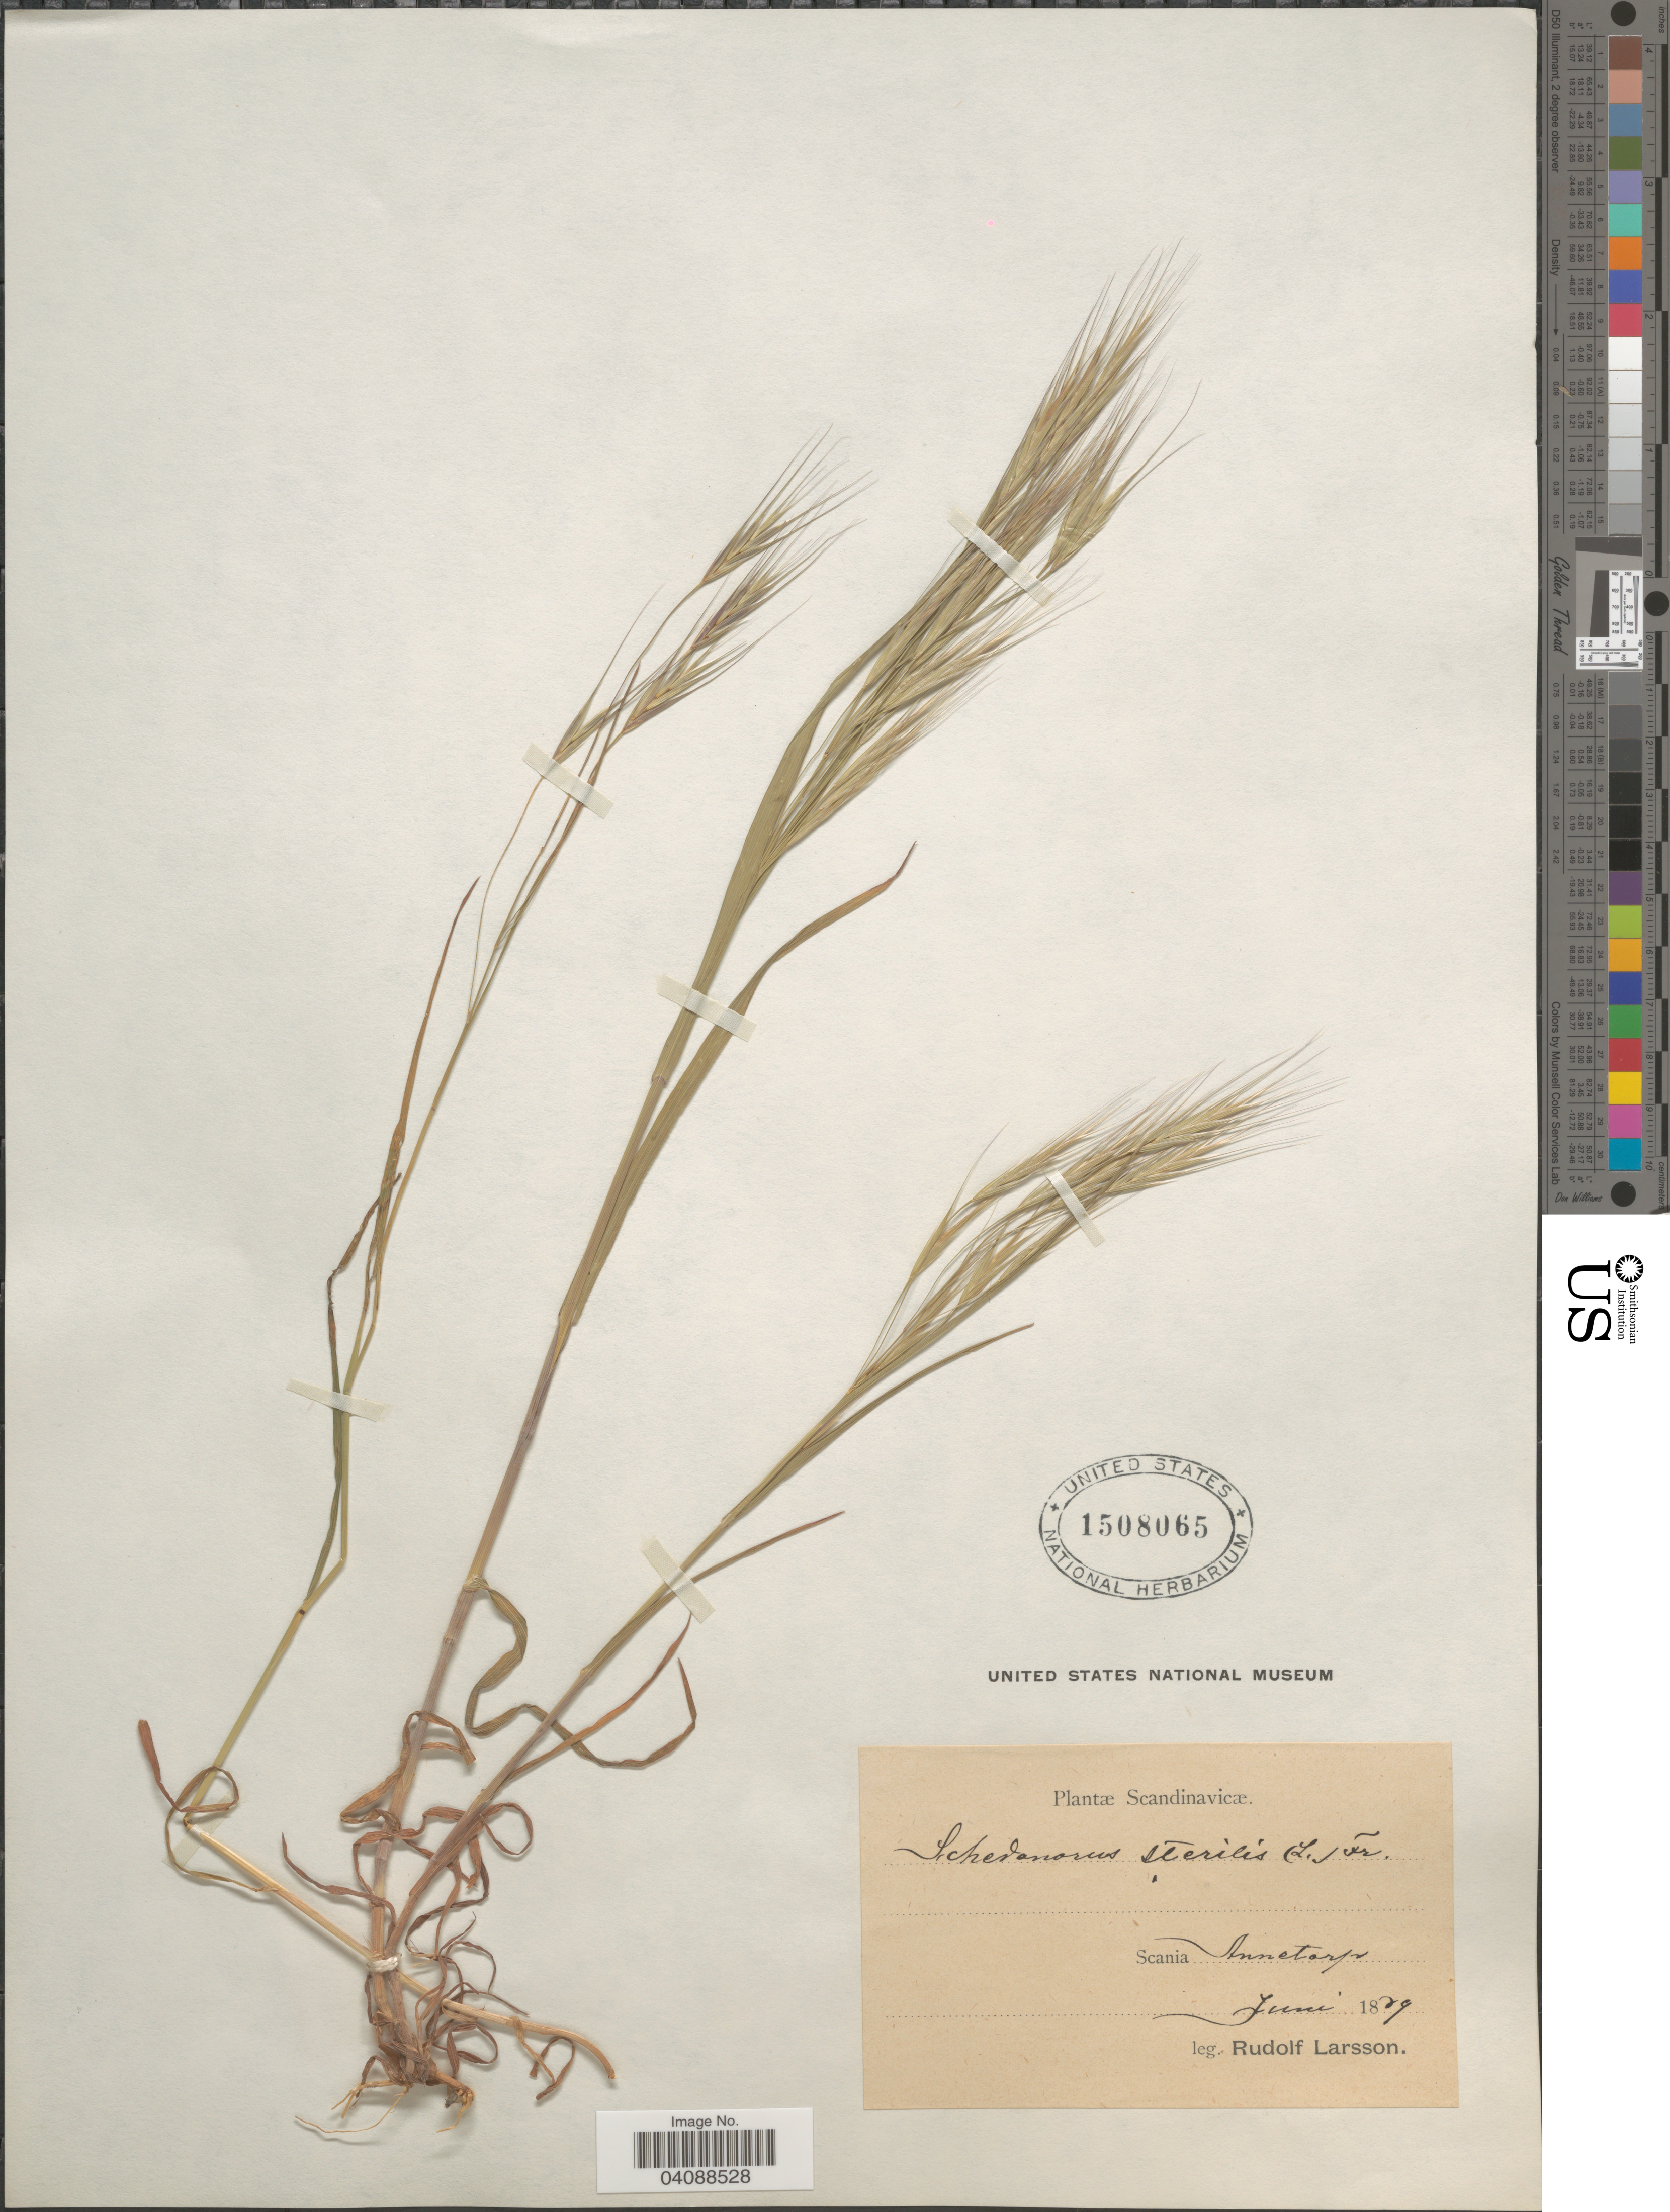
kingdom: Plantae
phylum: Tracheophyta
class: Liliopsida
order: Poales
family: Poaceae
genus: Bromus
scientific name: Bromus sterilis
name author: L.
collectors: R. Larsson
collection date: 1829-06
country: Sweden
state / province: Skåne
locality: Scandinavicæ. Scania Annetorp.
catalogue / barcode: US 1508065